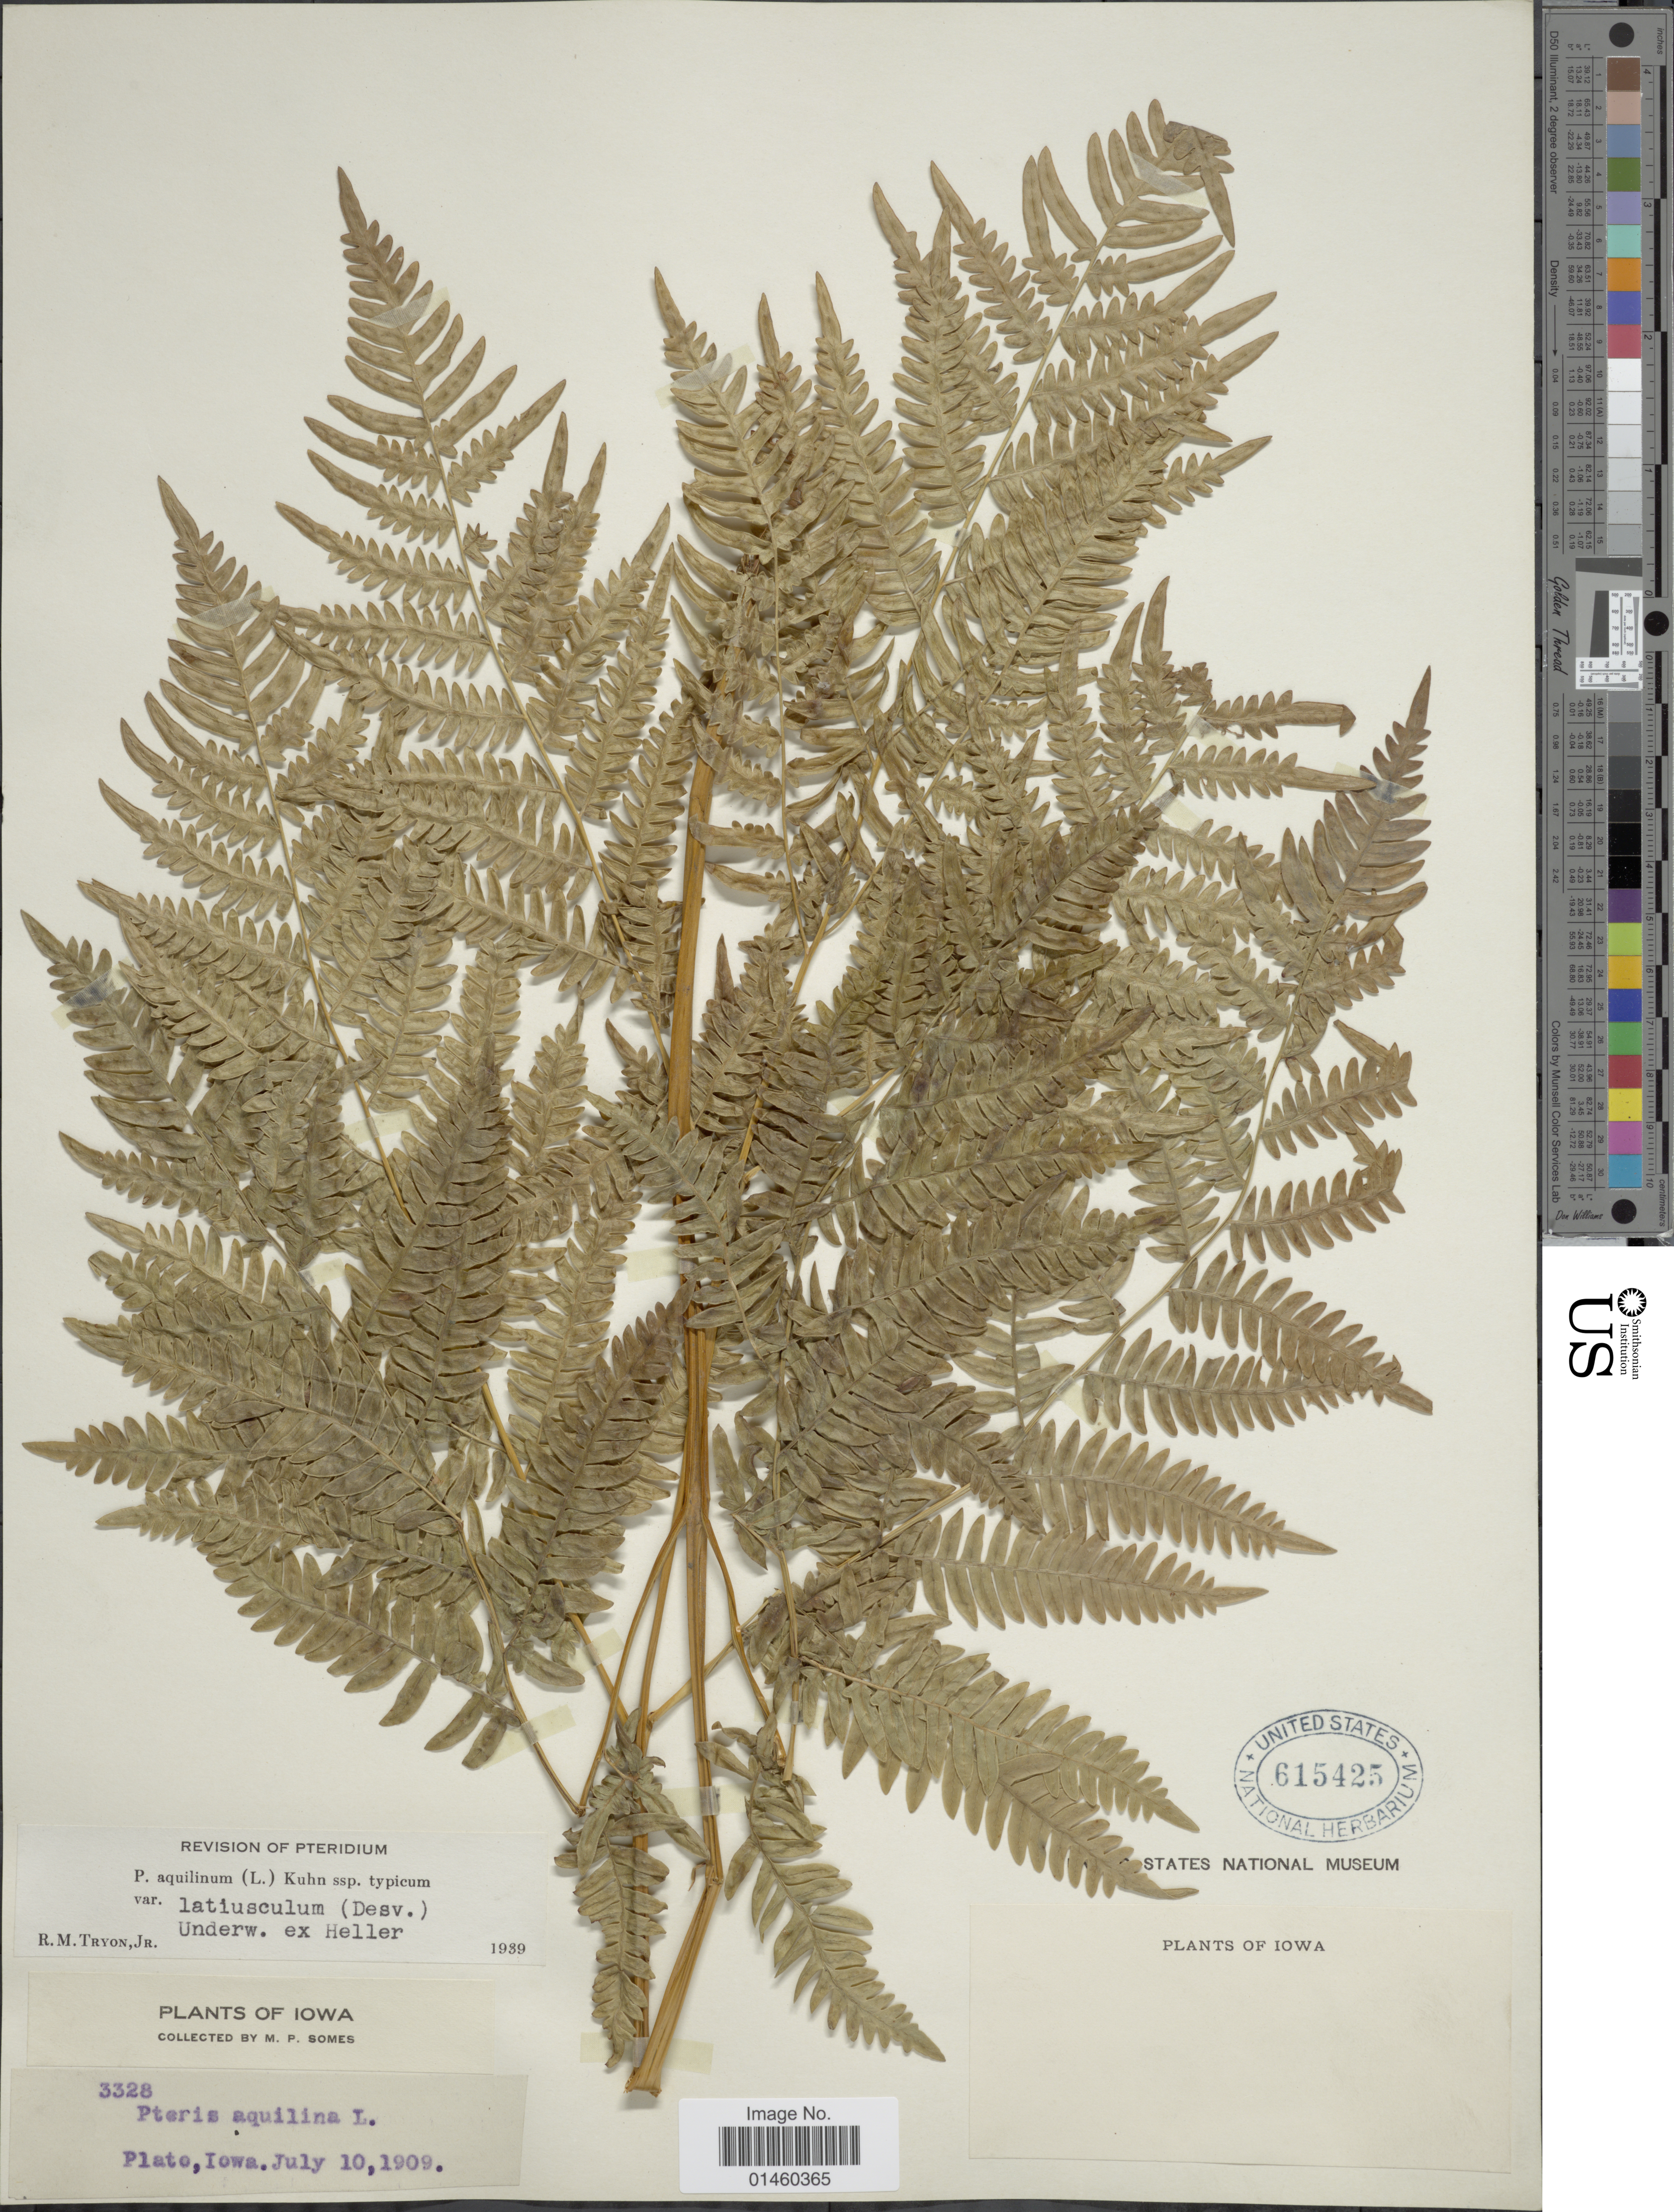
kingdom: Plantae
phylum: Tracheophyta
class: Polypodiopsida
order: Polypodiales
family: Dennstaedtiaceae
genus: Pteridium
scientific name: Pteridium aquilinum var. latiusculum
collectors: M. Somes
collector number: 3328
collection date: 1909-07-10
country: United States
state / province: Iowa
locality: Plato.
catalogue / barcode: US 615425